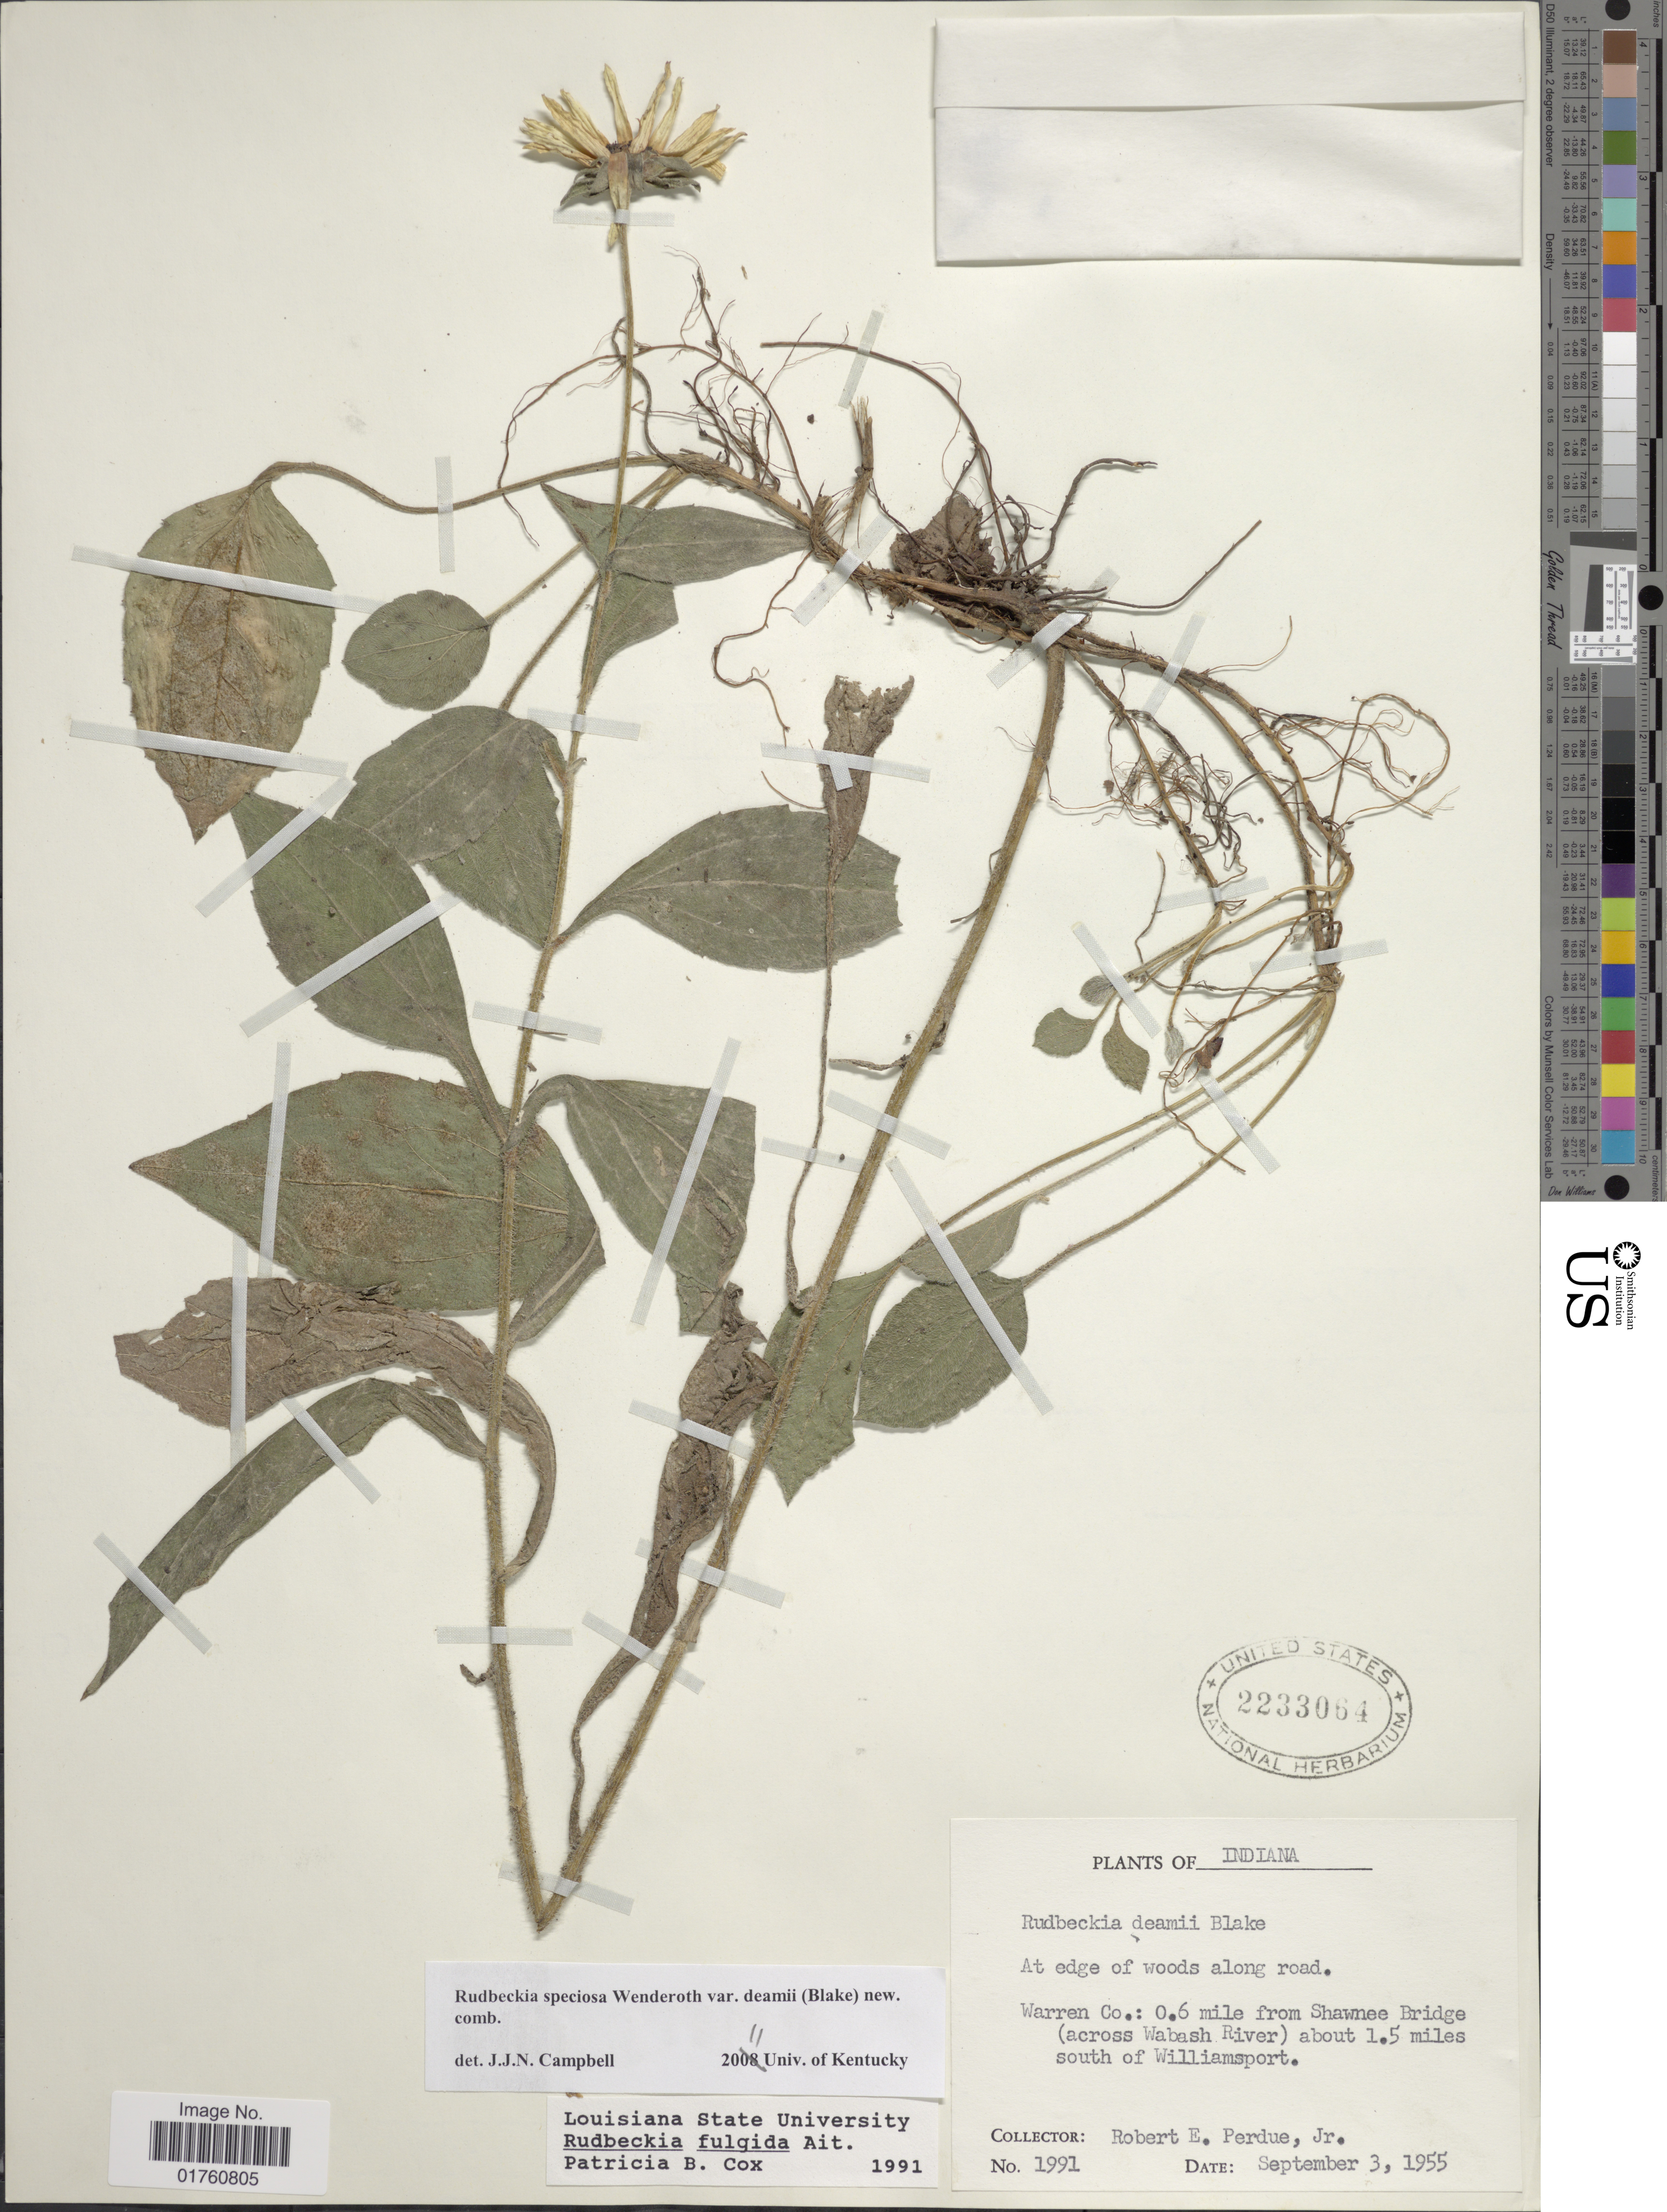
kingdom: Plantae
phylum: Tracheophyta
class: Magnoliopsida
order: Asterales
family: Asteraceae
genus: Rudbeckia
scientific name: Rudbeckia fulgida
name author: Aiton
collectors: R. E. Perdue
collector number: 1991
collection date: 1955-09-03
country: United States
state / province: Indiana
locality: Warren Co.: 0.6 mile from Shawnee bridge (across Wabash River) about 1.5 miles south of Williamsport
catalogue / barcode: US 2233064